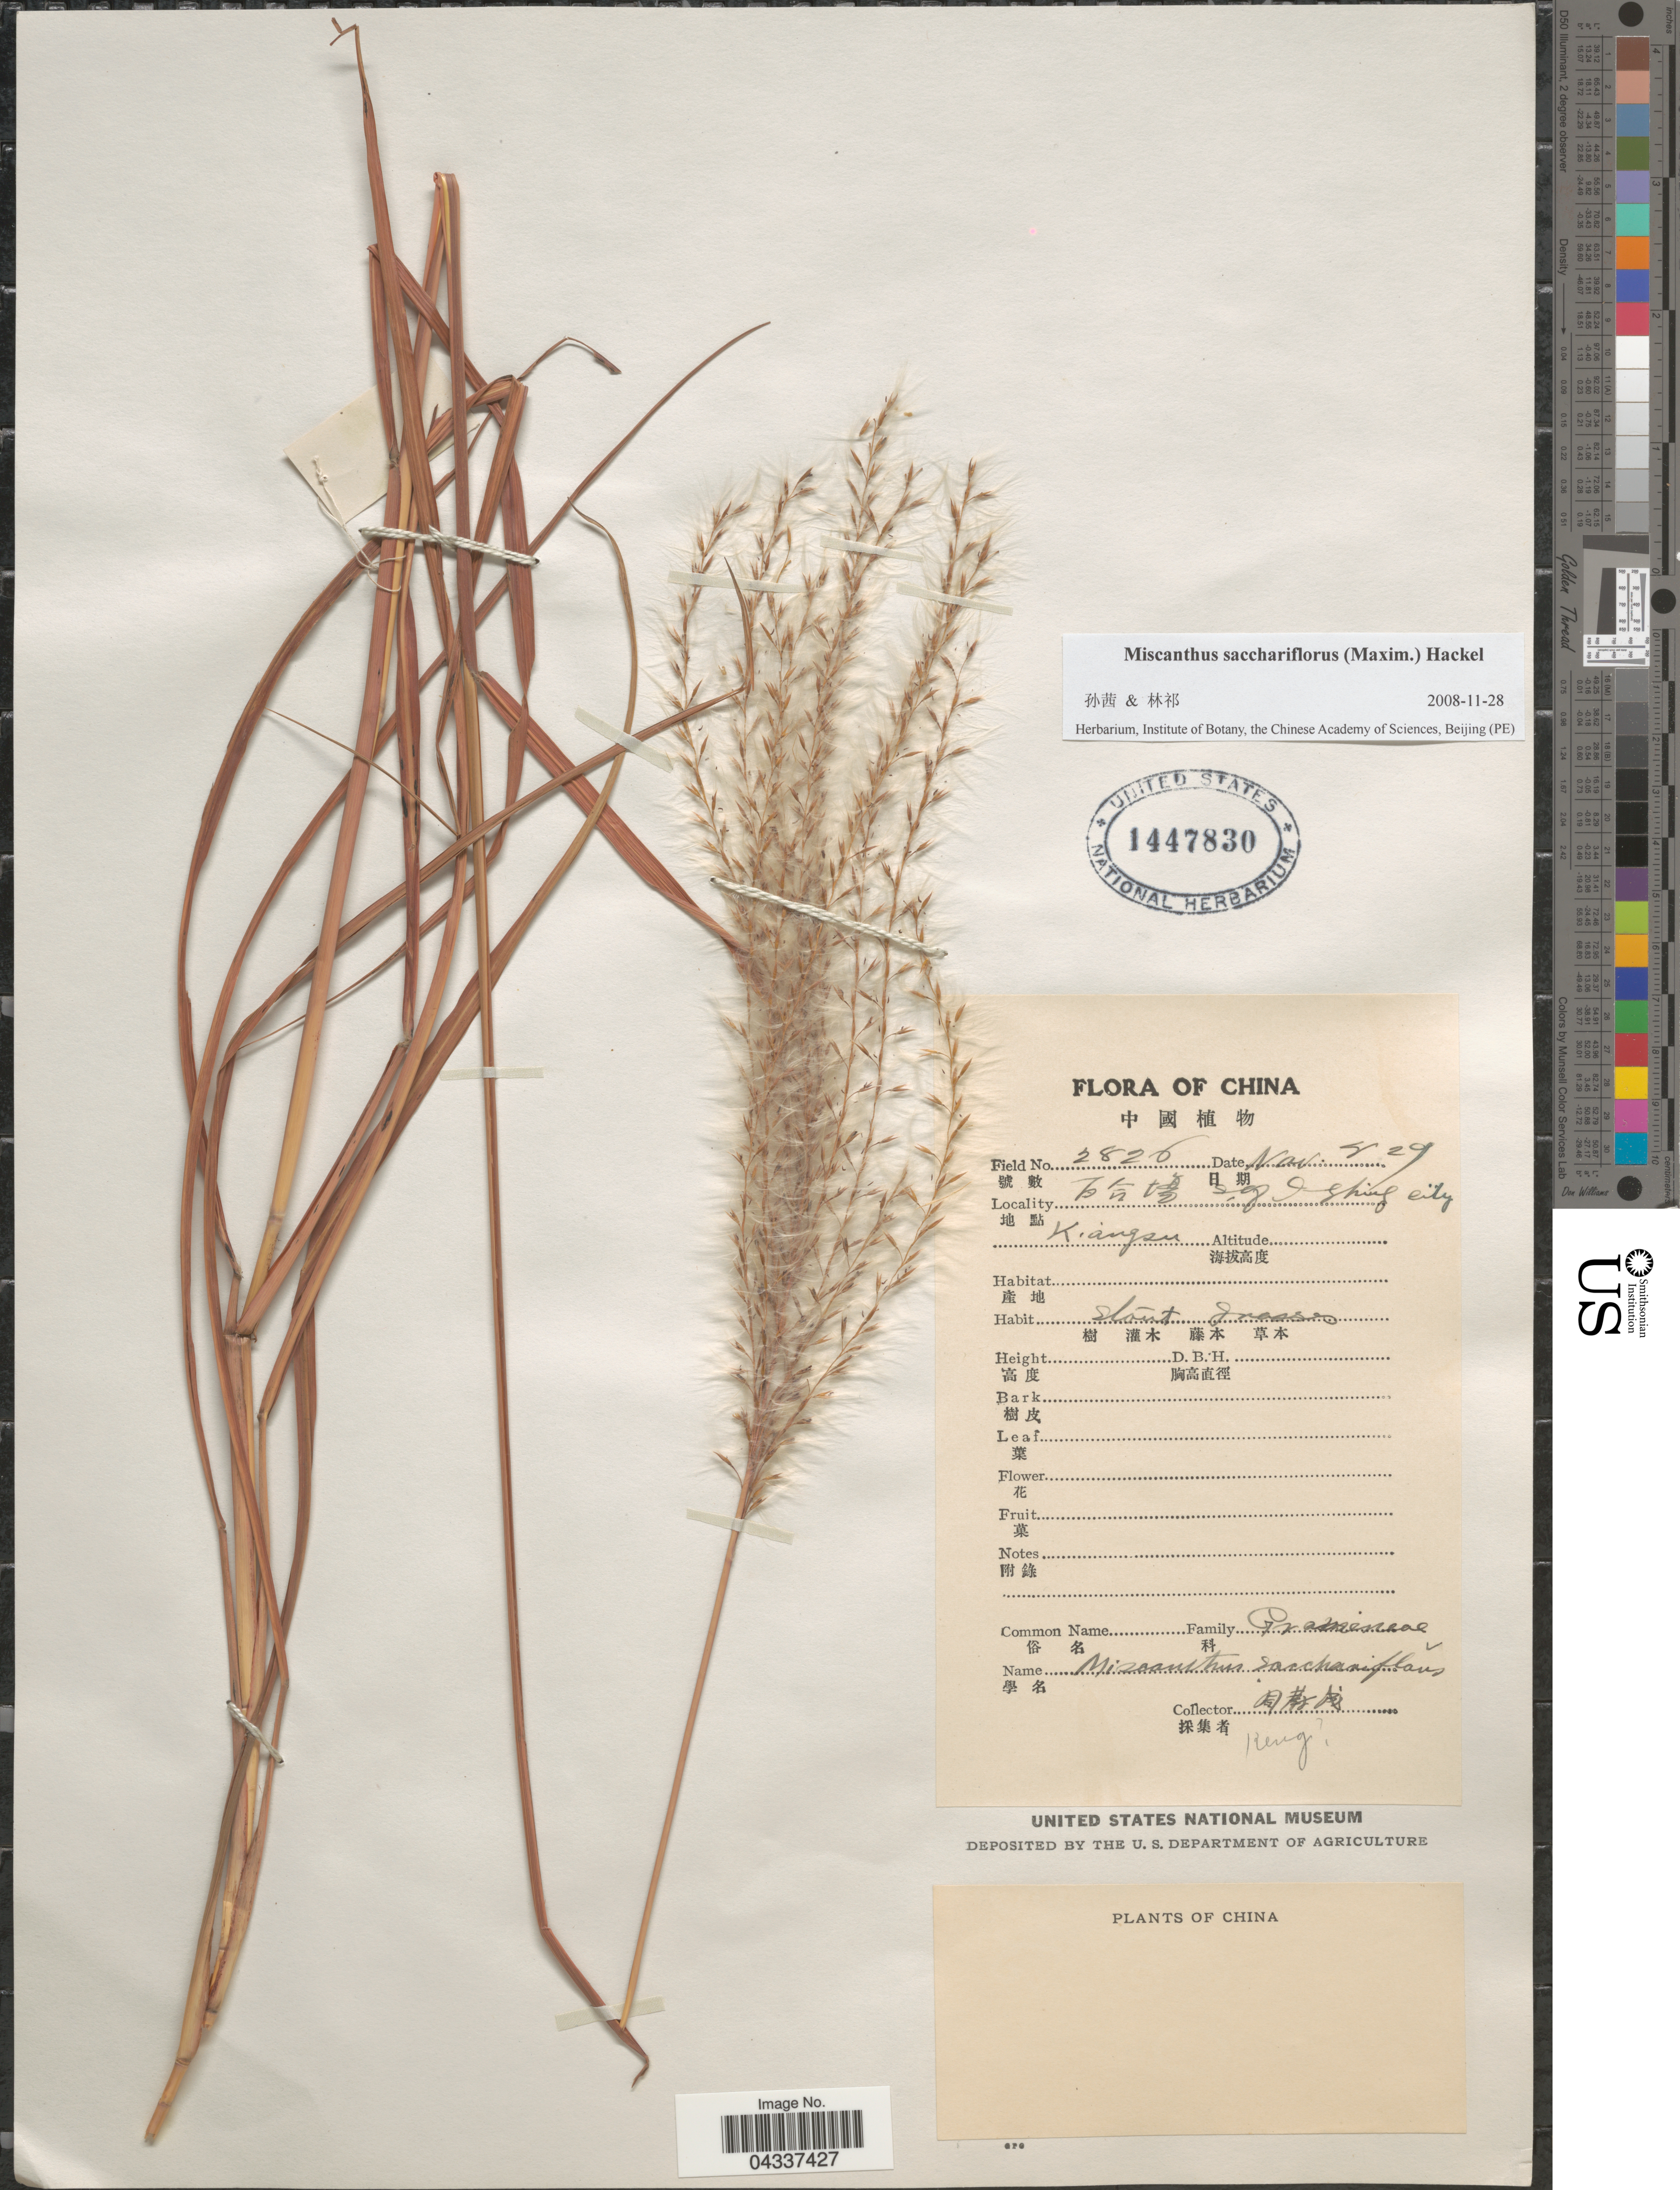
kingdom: Plantae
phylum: Tracheophyta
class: Liliopsida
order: Poales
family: Poaceae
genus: Miscanthus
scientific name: Miscanthus sacchariflorus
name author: (Maxim.) Hack.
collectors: -- Keng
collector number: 2826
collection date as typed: Transcribed d/m/y: 8/11/29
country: China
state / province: Jiangsu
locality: X. S. of I Shing city. Kiangsu.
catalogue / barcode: US 1447830